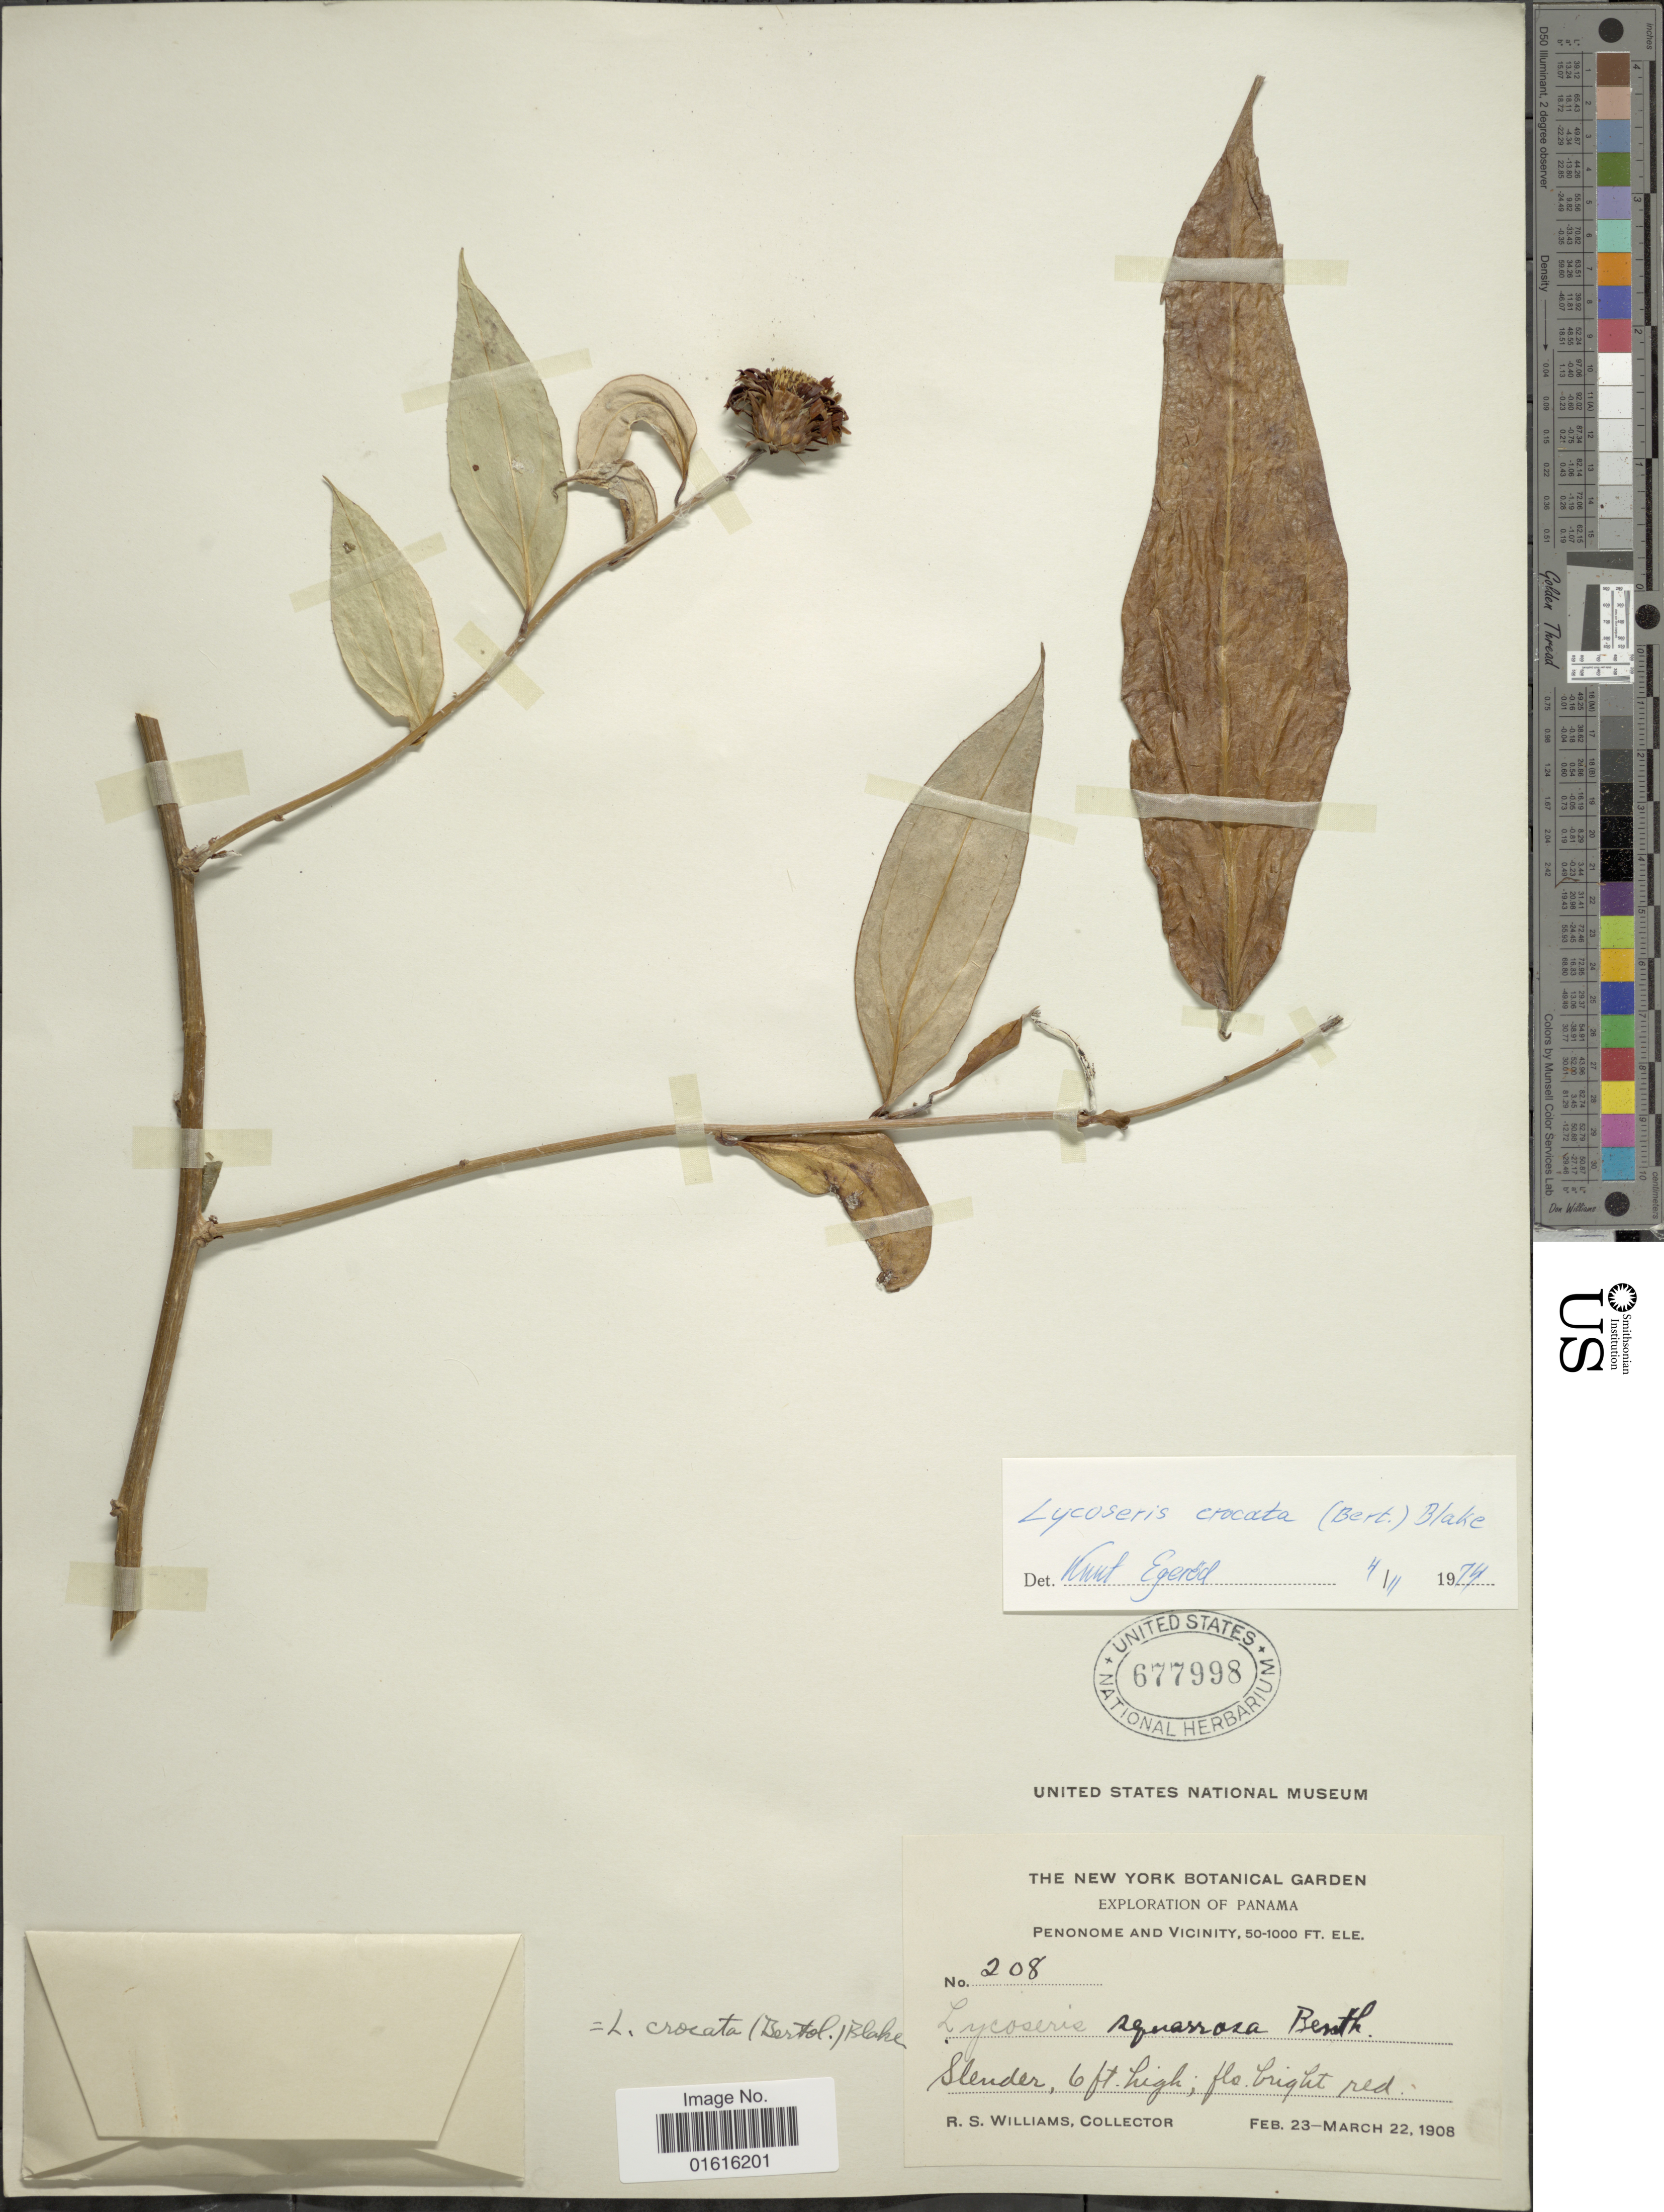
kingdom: Plantae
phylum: Tracheophyta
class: Magnoliopsida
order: Asterales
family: Asteraceae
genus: Lycoseris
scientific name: Lycoseris crocata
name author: S.F. Blake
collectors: R. S. Williams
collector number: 208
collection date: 1908-02-23/1908-03-22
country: Panama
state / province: Panamá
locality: Penonome and Vicinity. Slender.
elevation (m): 15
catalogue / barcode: US 677998